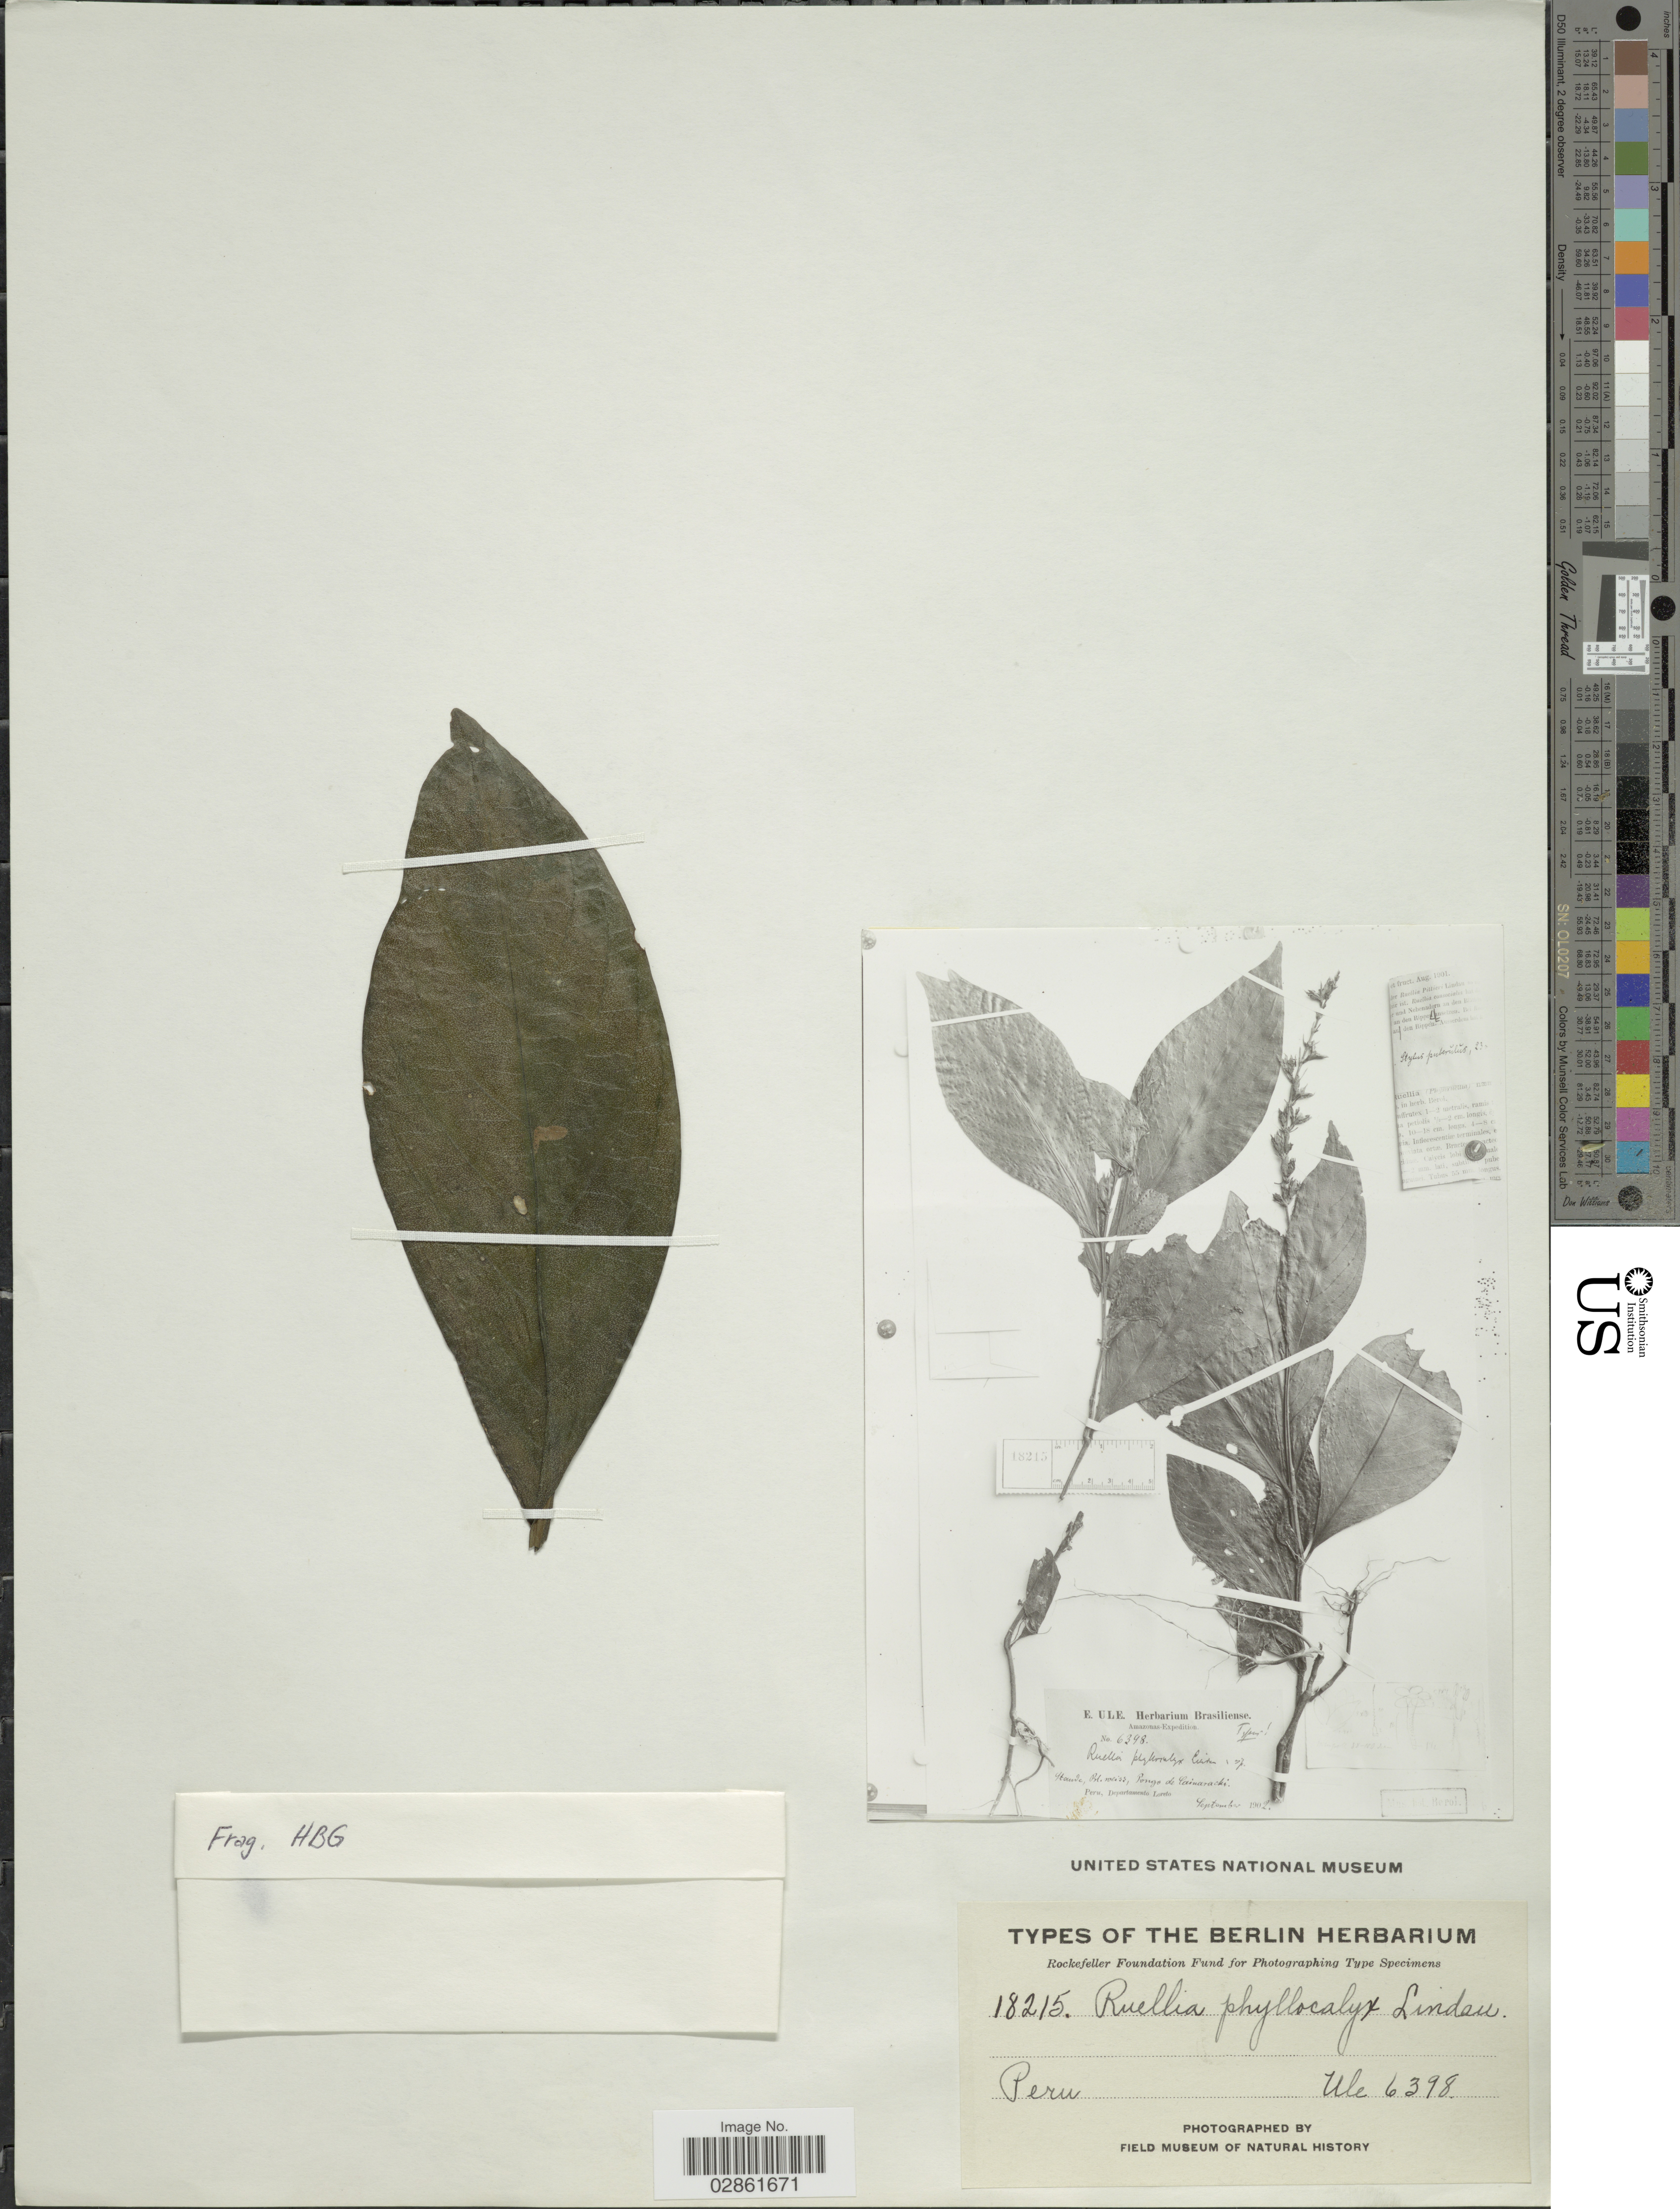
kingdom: Plantae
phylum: Tracheophyta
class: Magnoliopsida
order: Lamiales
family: Acanthaceae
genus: Ruellia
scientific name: Ruellia phyllocalyx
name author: Lindau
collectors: E. H. Ule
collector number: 6398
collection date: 1902-09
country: Peru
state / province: Loreto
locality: Departamento Loreto. Pongo de Cainarachi.